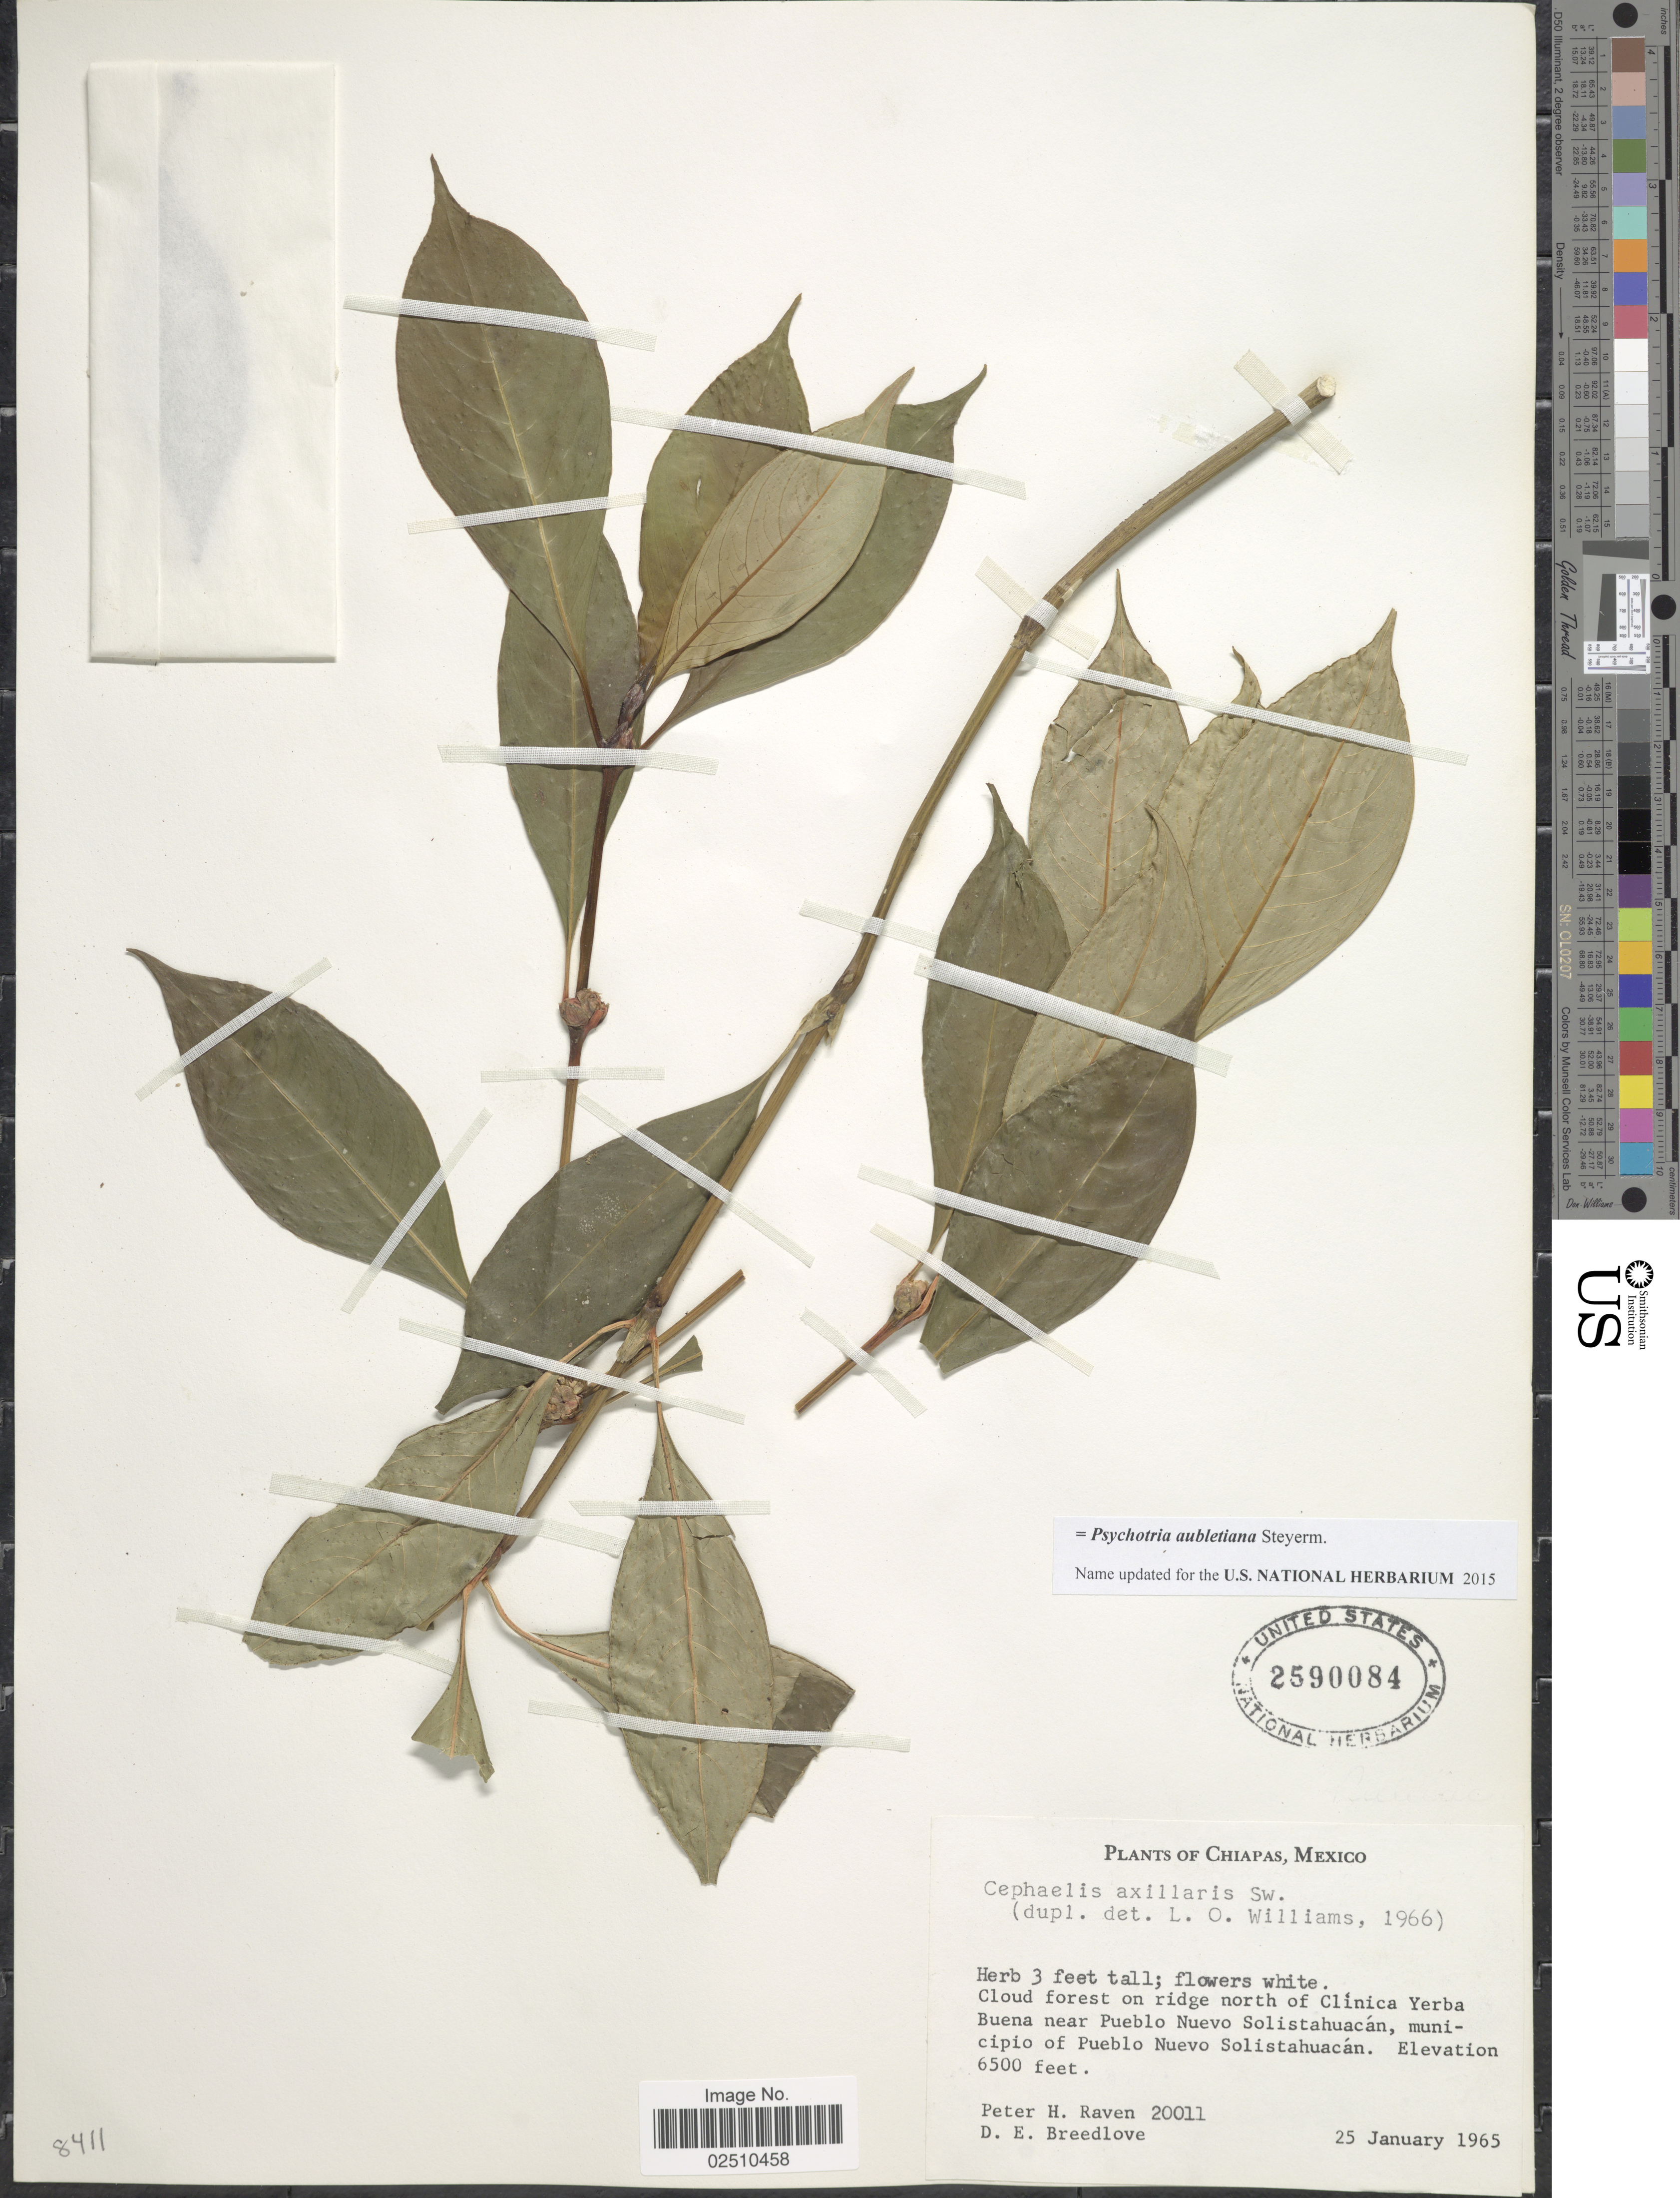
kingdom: Plantae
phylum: Tracheophyta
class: Magnoliopsida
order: Gentianales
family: Rubiaceae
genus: Psychotria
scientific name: Psychotria aubletiana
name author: Steyerm.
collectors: P. Raven & D. E. Breedlove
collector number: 20011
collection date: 1965-01-25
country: Mexico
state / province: Chiapas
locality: Ridge north of Clinica Yerba Buena near Pueblo Nuevo Solistahuacan, municipio of Pueblo Nuevo Solistahuacan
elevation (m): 1981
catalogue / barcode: US 2590084